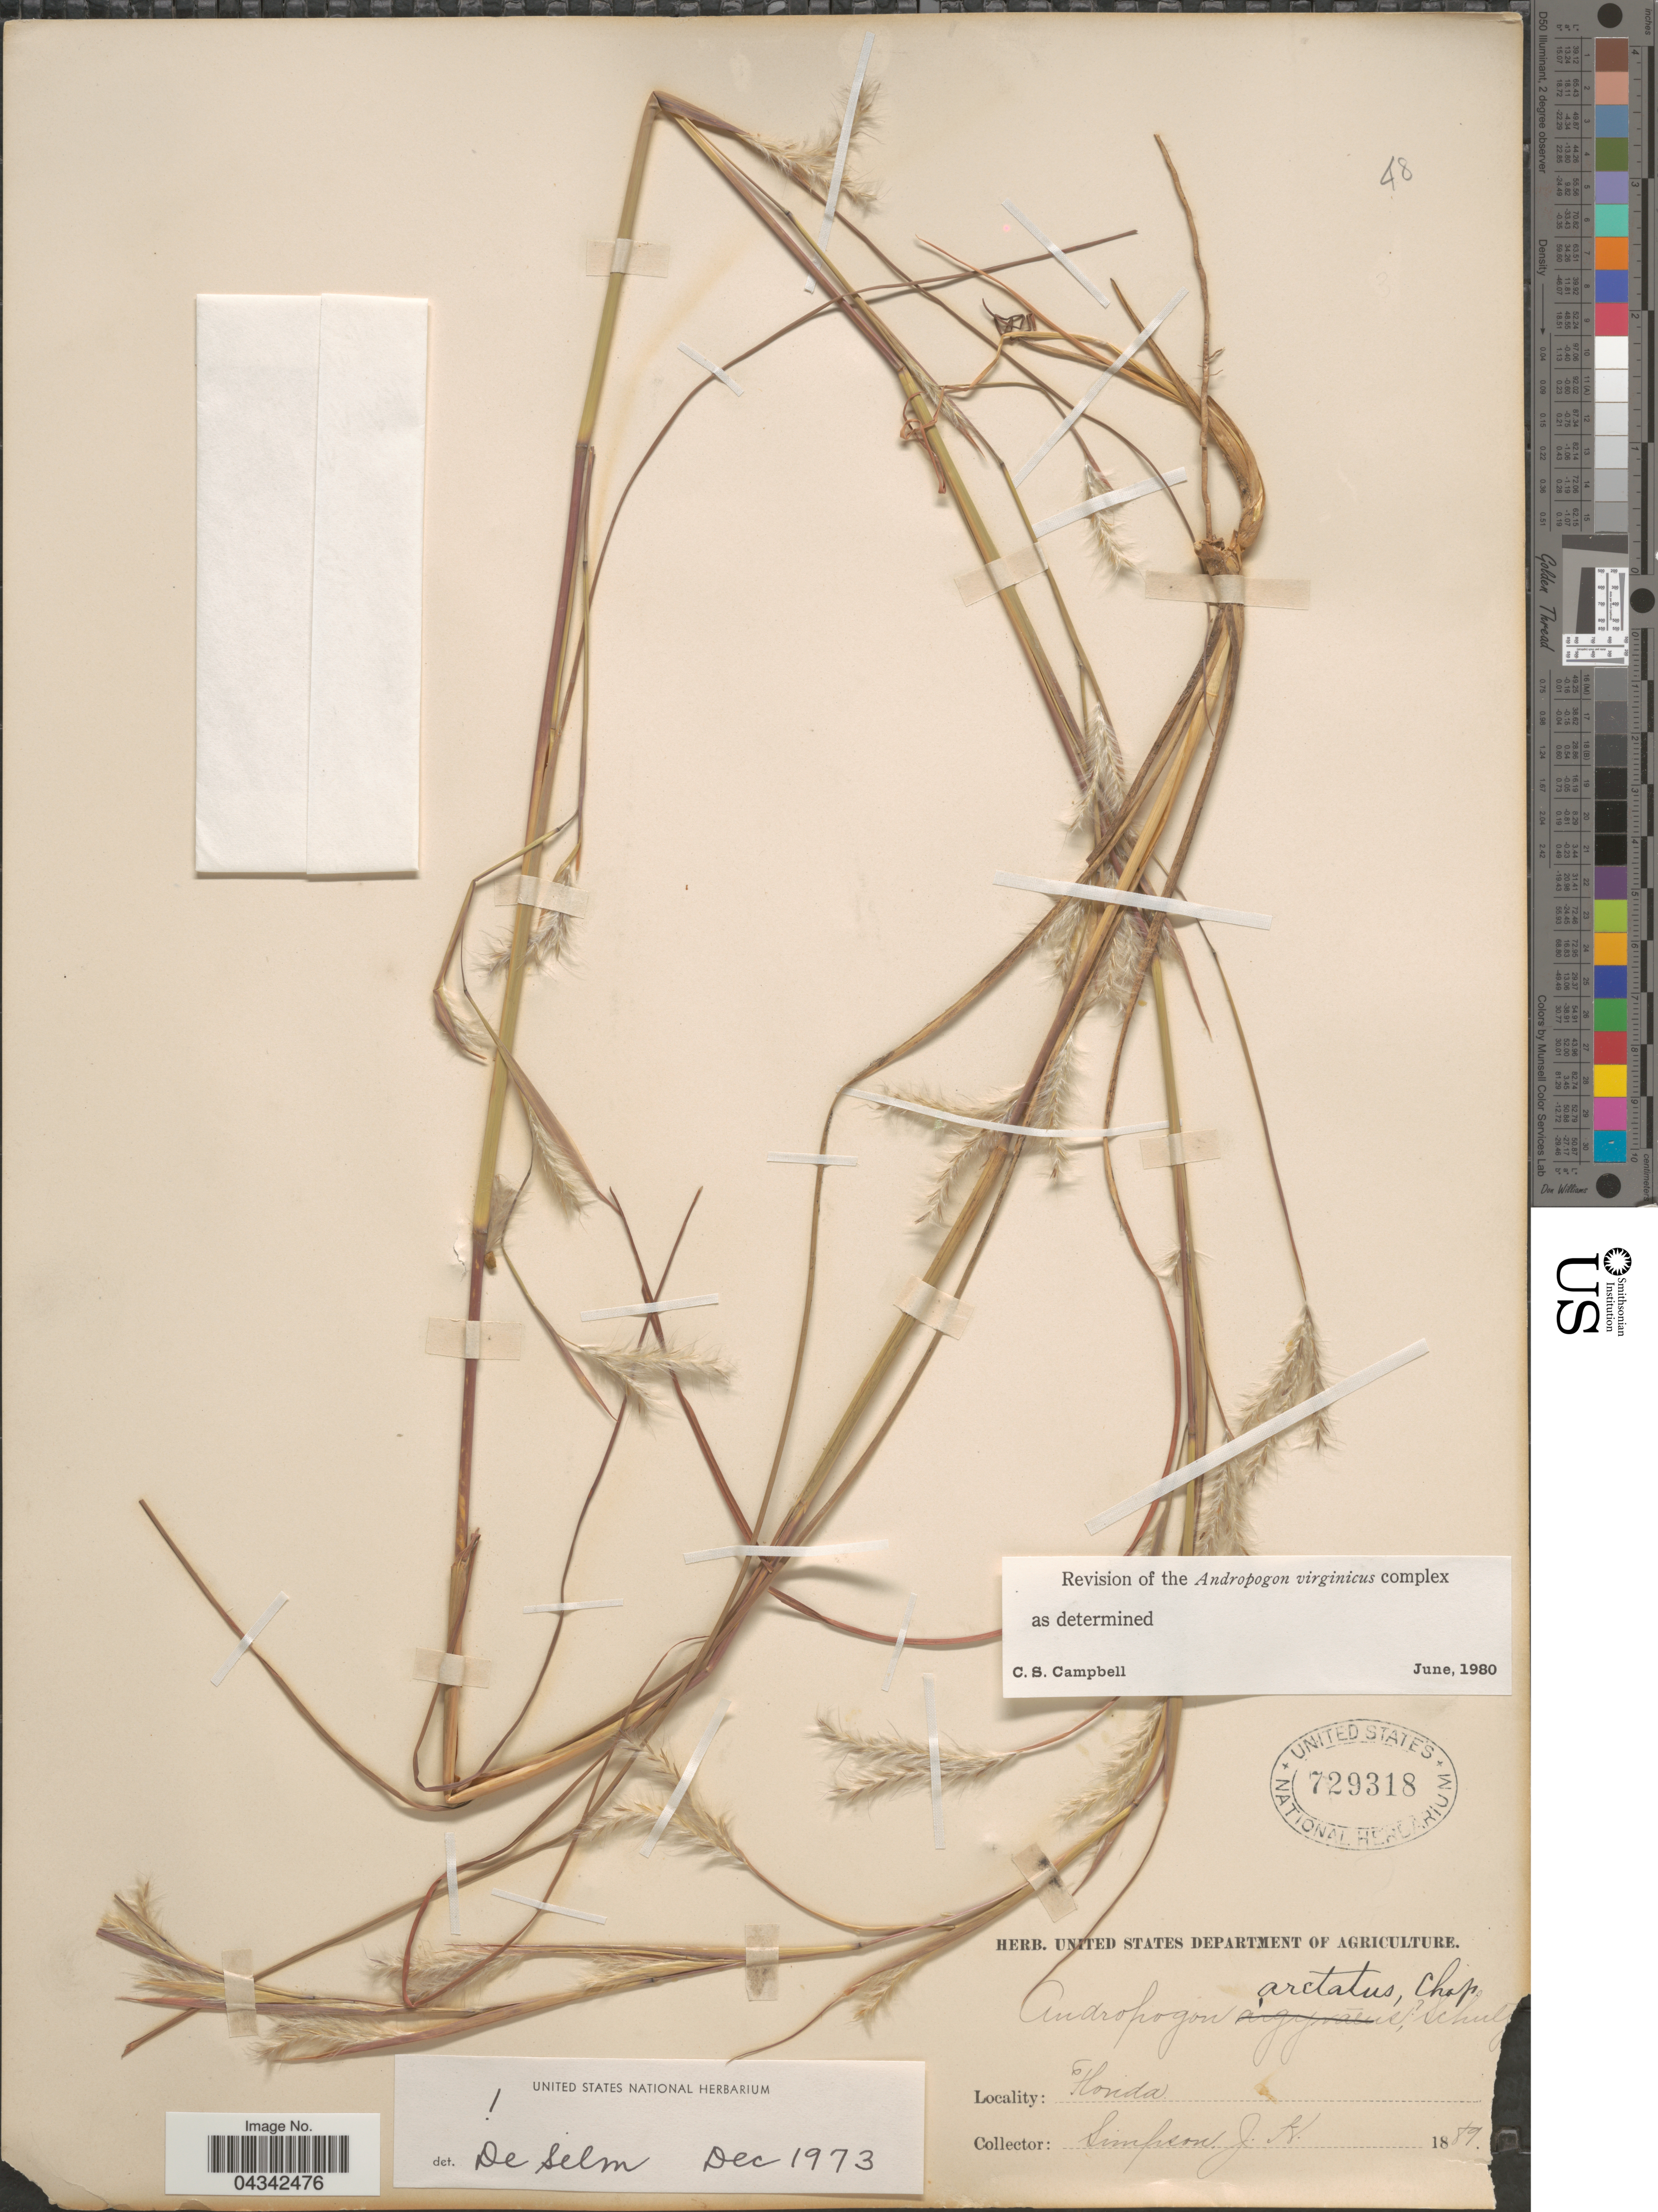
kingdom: Plantae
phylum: Tracheophyta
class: Liliopsida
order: Poales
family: Poaceae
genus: Andropogon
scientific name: Andropogon arctatus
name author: Chapm.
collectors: J. H. Simpson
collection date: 1889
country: United States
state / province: Florida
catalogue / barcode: US 729318